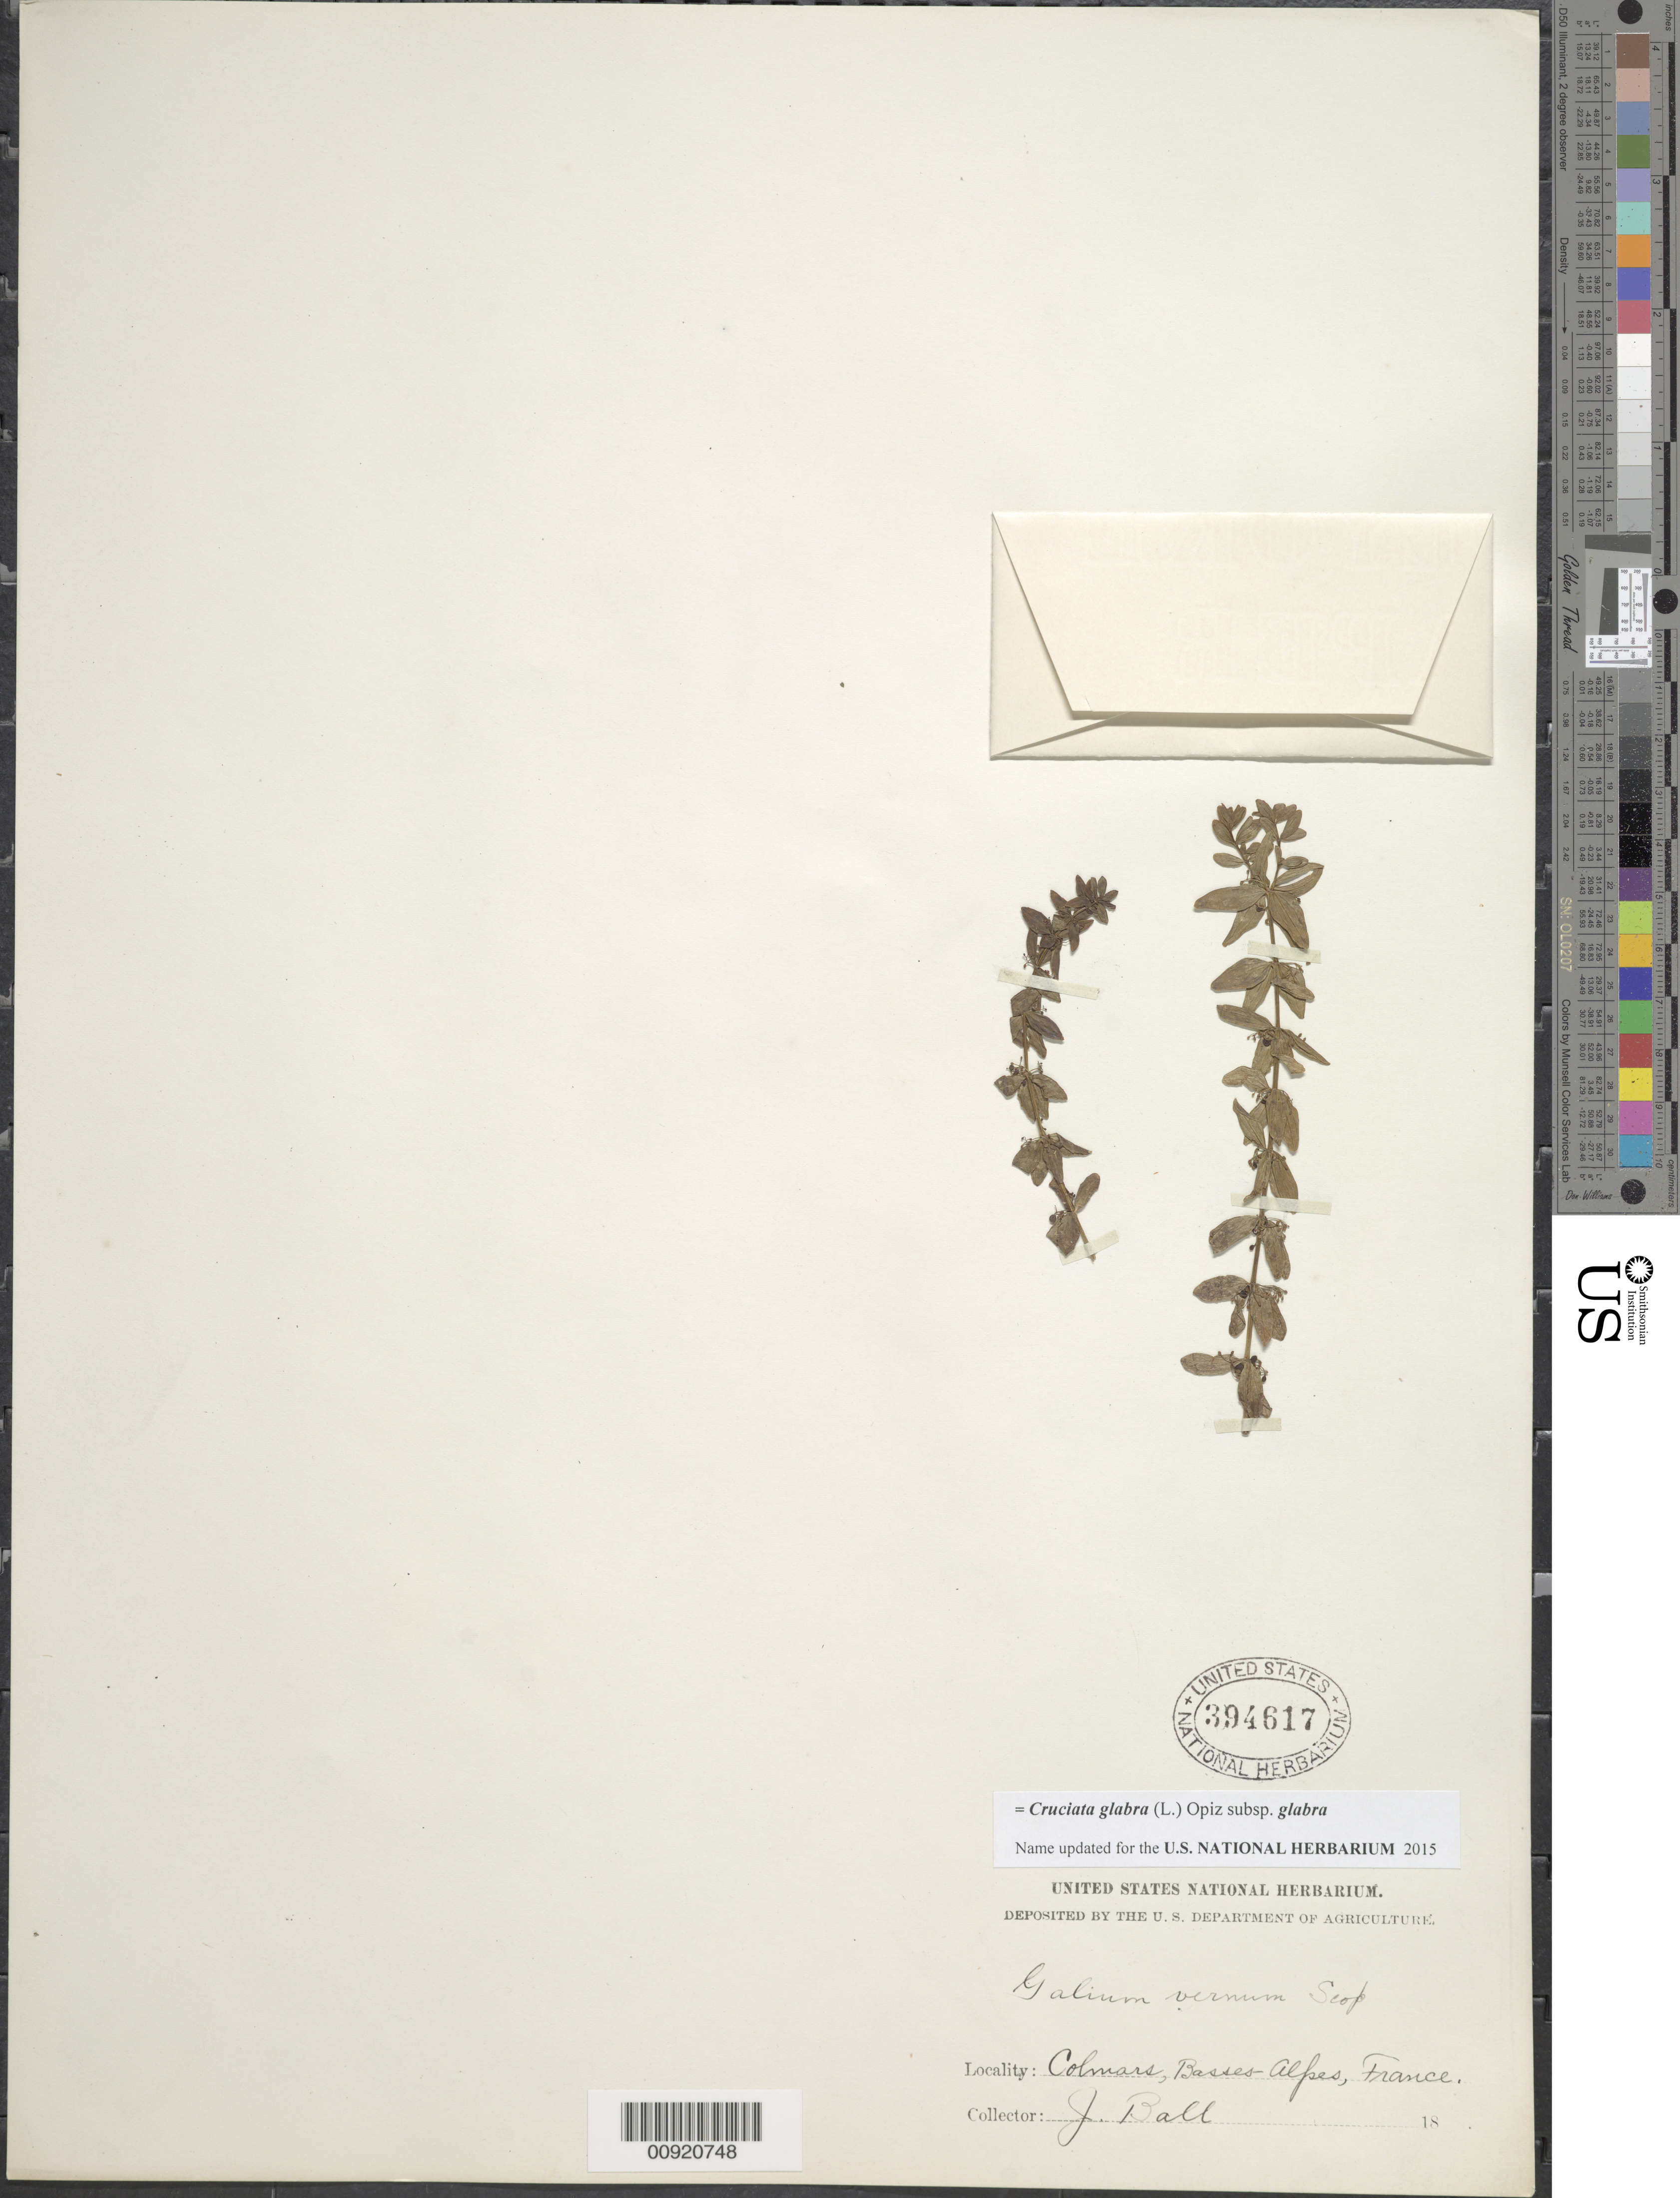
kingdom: Plantae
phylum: Tracheophyta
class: Magnoliopsida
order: Gentianales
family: Rubiaceae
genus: Galium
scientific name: Galium verum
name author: L.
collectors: J. Ball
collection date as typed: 1800 to -- --- 1899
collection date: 1800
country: France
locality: Cp;,ars. Nasses-Alpes, France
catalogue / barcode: US 394617